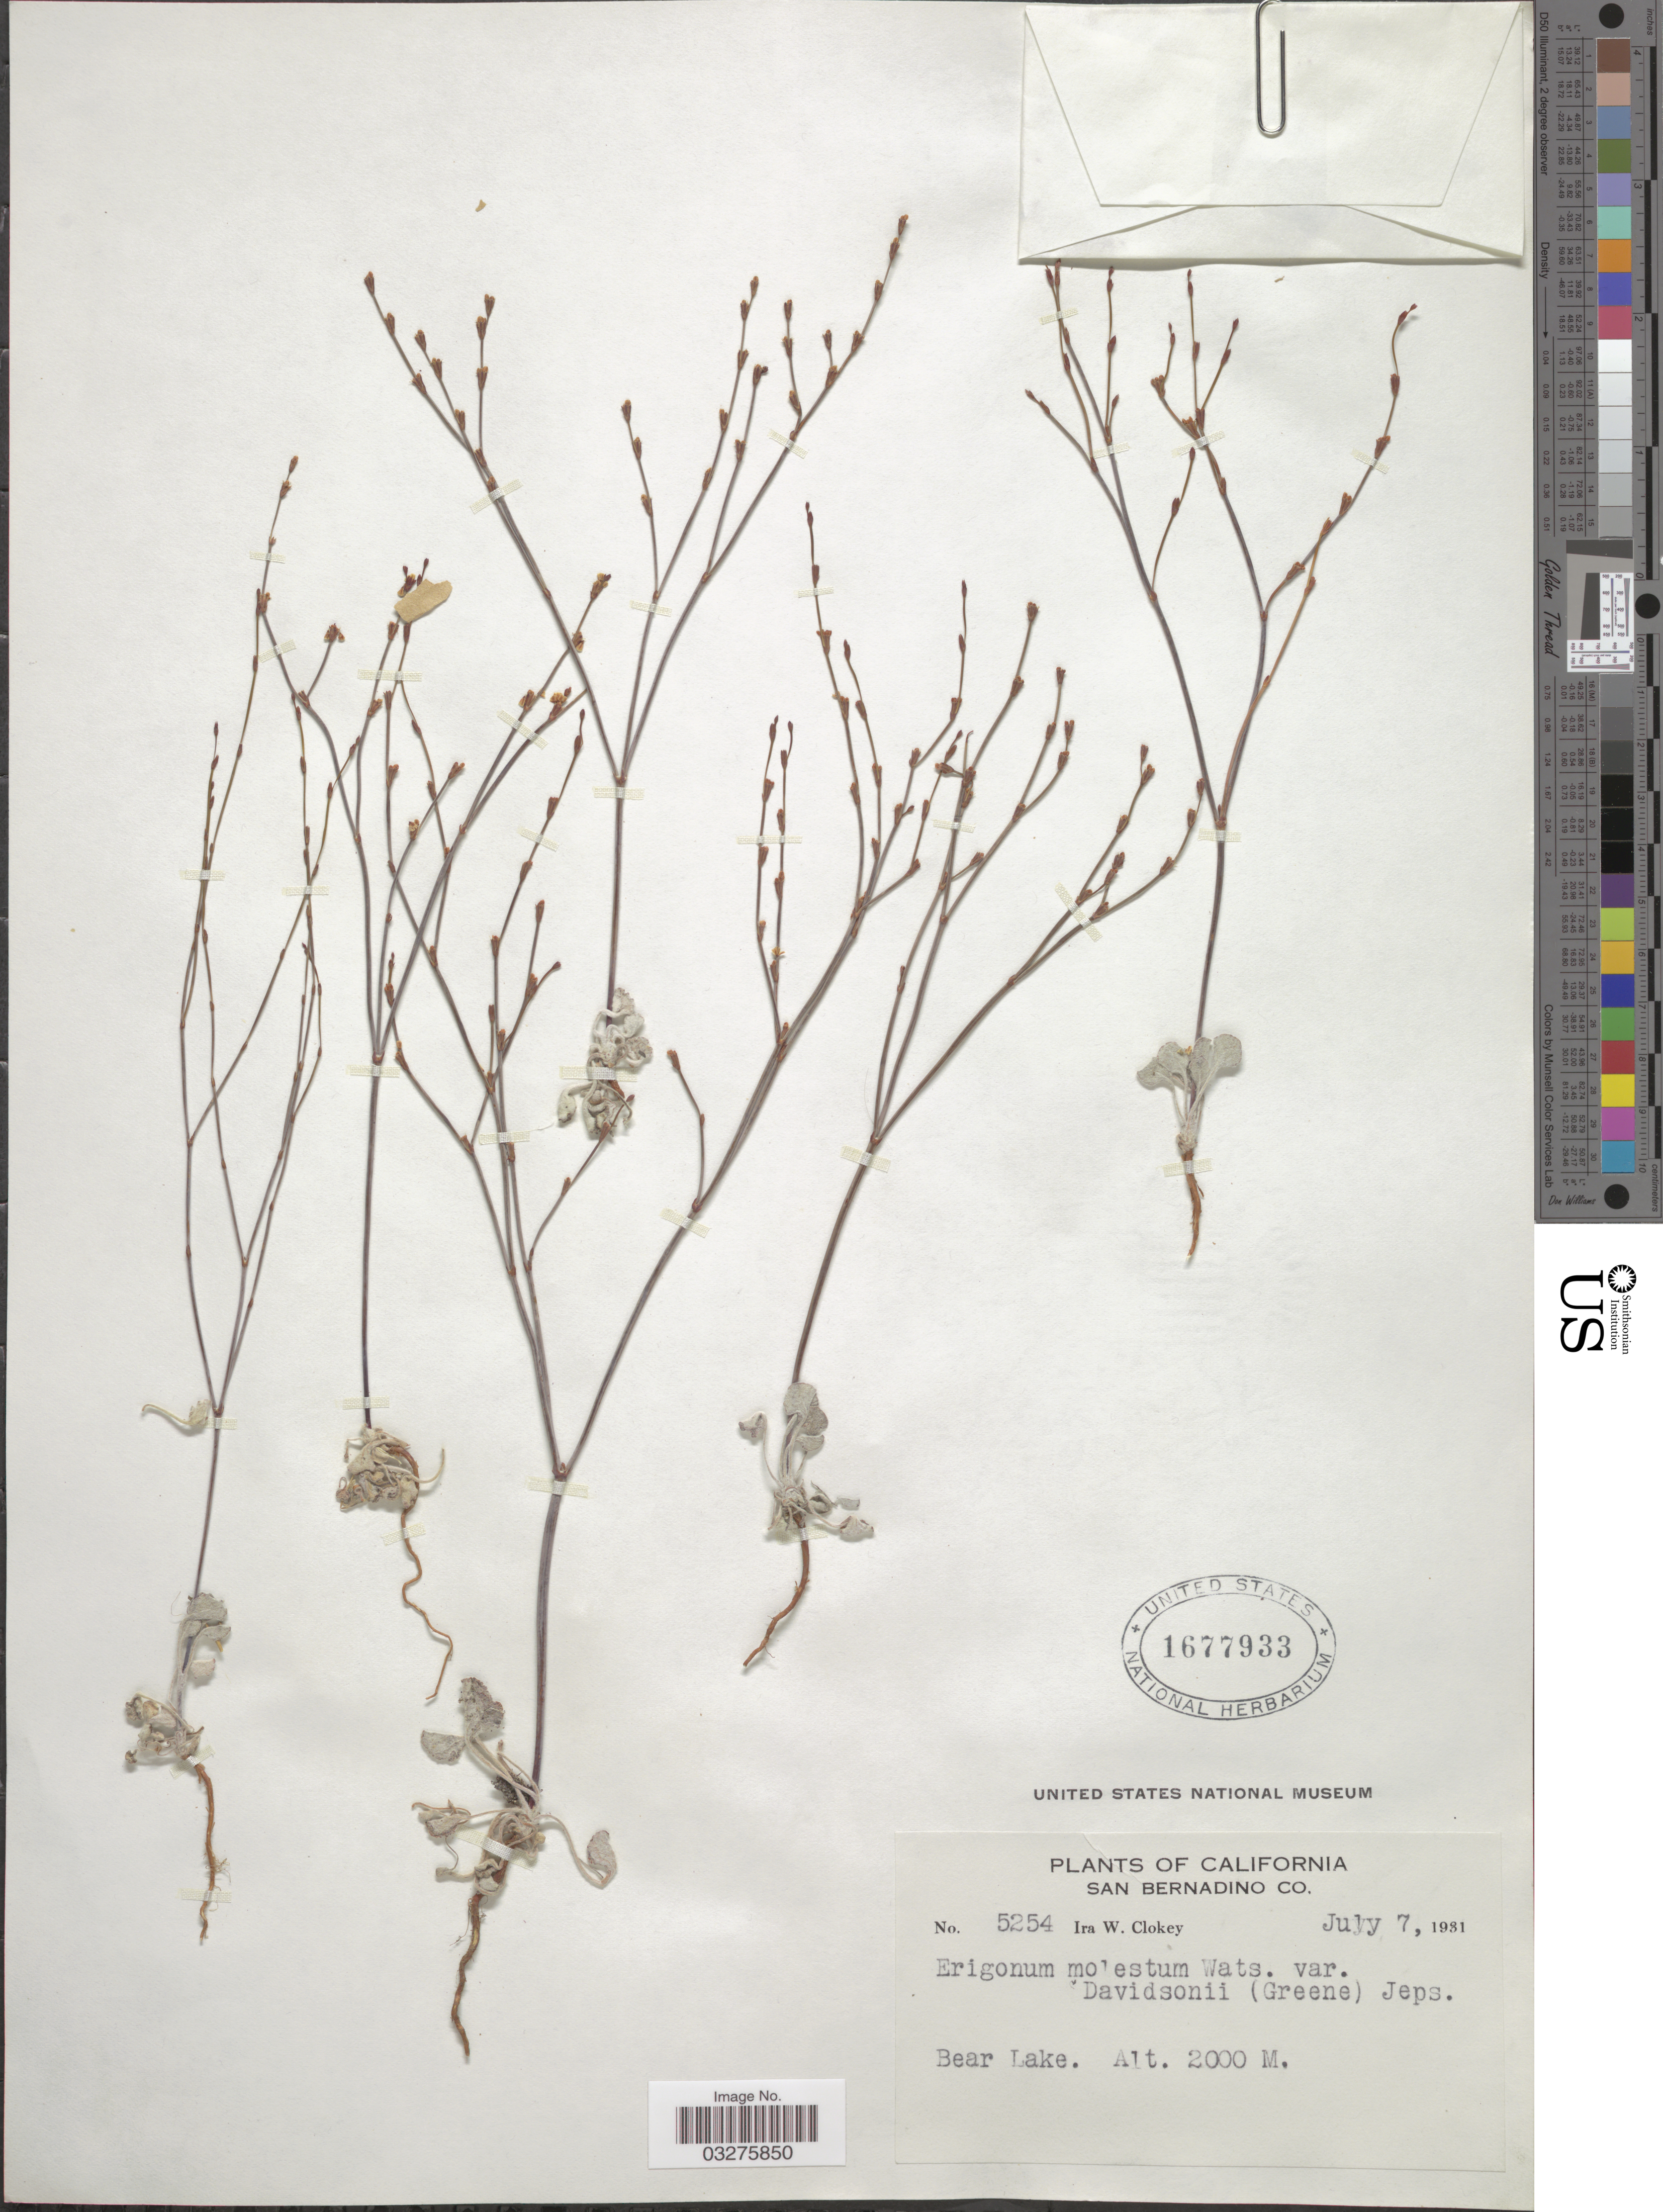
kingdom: Plantae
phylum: Tracheophyta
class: Magnoliopsida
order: Caryophyllales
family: Polygonaceae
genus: Eriogonum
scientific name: Eriogonum davidsonii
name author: Greene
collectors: I. W. Clokey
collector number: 5254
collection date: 1931-07-07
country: United States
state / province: California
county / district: San Bernardino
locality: San Bernardino Co. Bear Lake.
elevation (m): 2000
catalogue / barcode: US 1677933